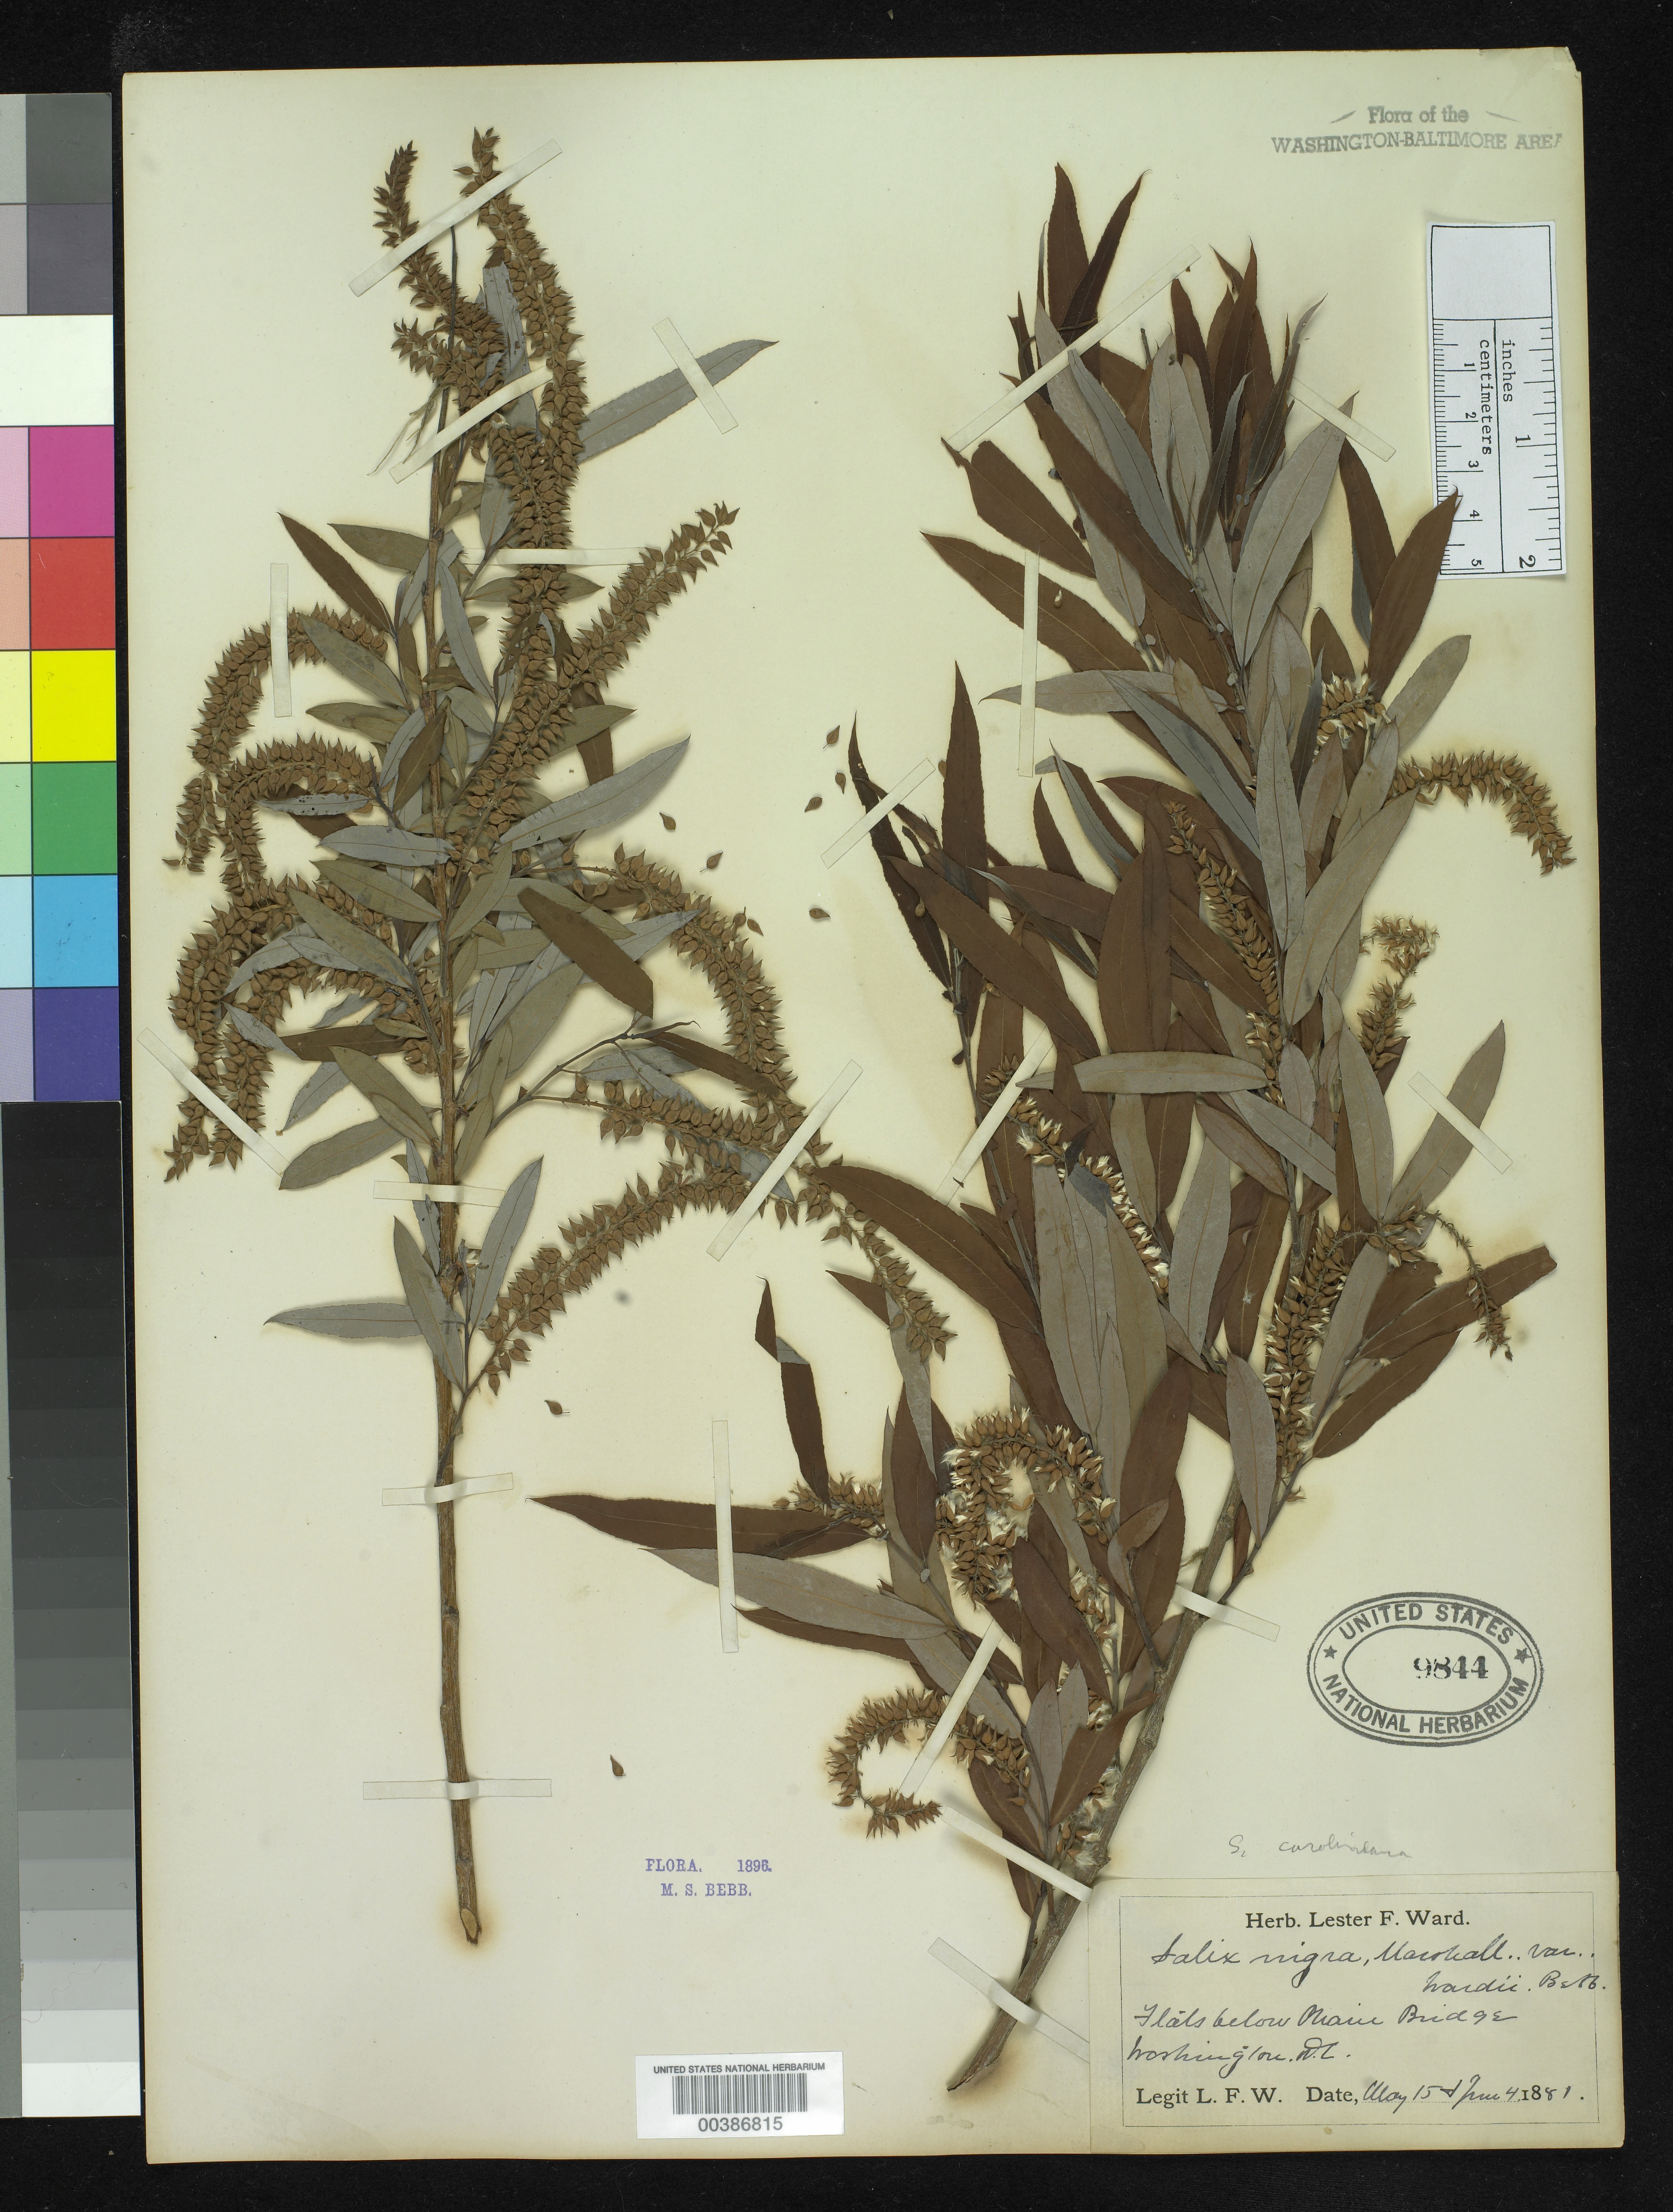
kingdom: Plantae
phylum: Tracheophyta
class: Magnoliopsida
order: Malpighiales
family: Salicaceae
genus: Salix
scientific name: Salix caroliniana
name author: Michx.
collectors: L. F. Ward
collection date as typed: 15 May 1881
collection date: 1881-05-15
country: United States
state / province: District of Columbia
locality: Below Chain Bridge C. and O. Canal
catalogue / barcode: US 9844